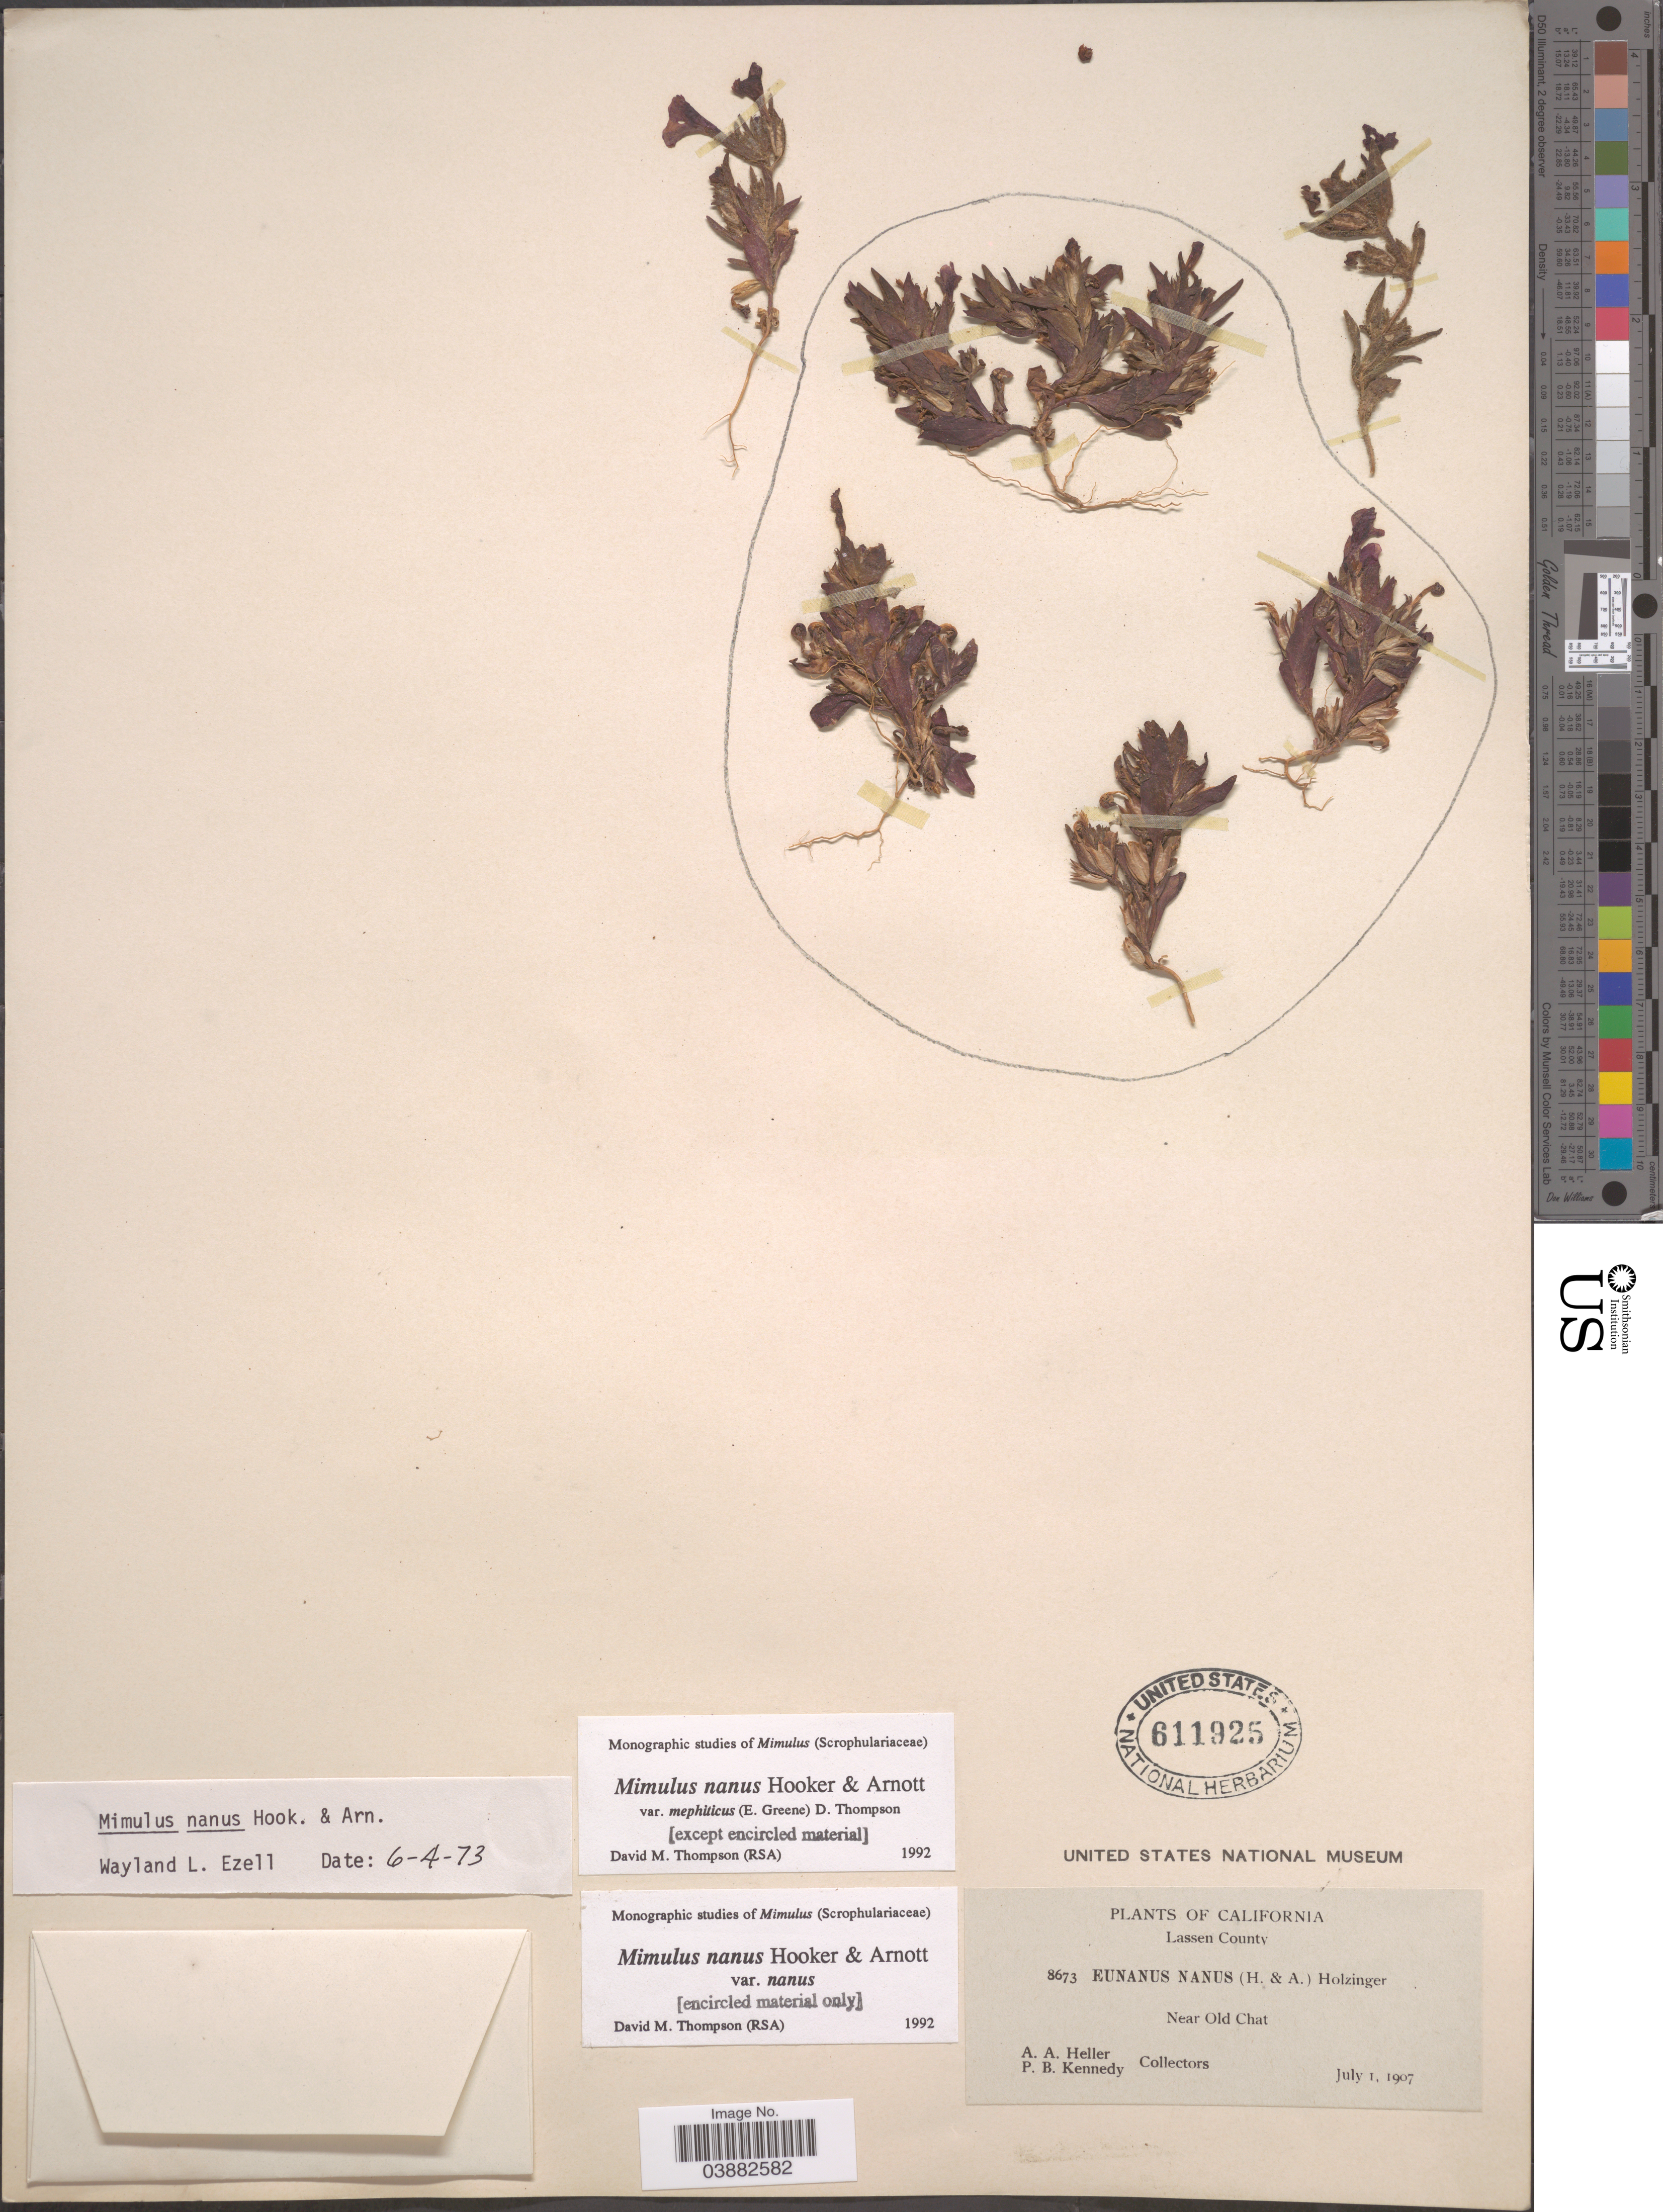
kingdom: Plantae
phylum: Tracheophyta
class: Magnoliopsida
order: Lamiales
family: Phrymaceae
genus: Mimulus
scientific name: Mimulus nanus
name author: Hook. & Arn.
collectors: A. A. Heller & P. B. Kennedy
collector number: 8673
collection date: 1907-07-01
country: United States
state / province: California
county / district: Lassen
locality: Lassen County. Near Old Chat.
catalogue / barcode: US 611925